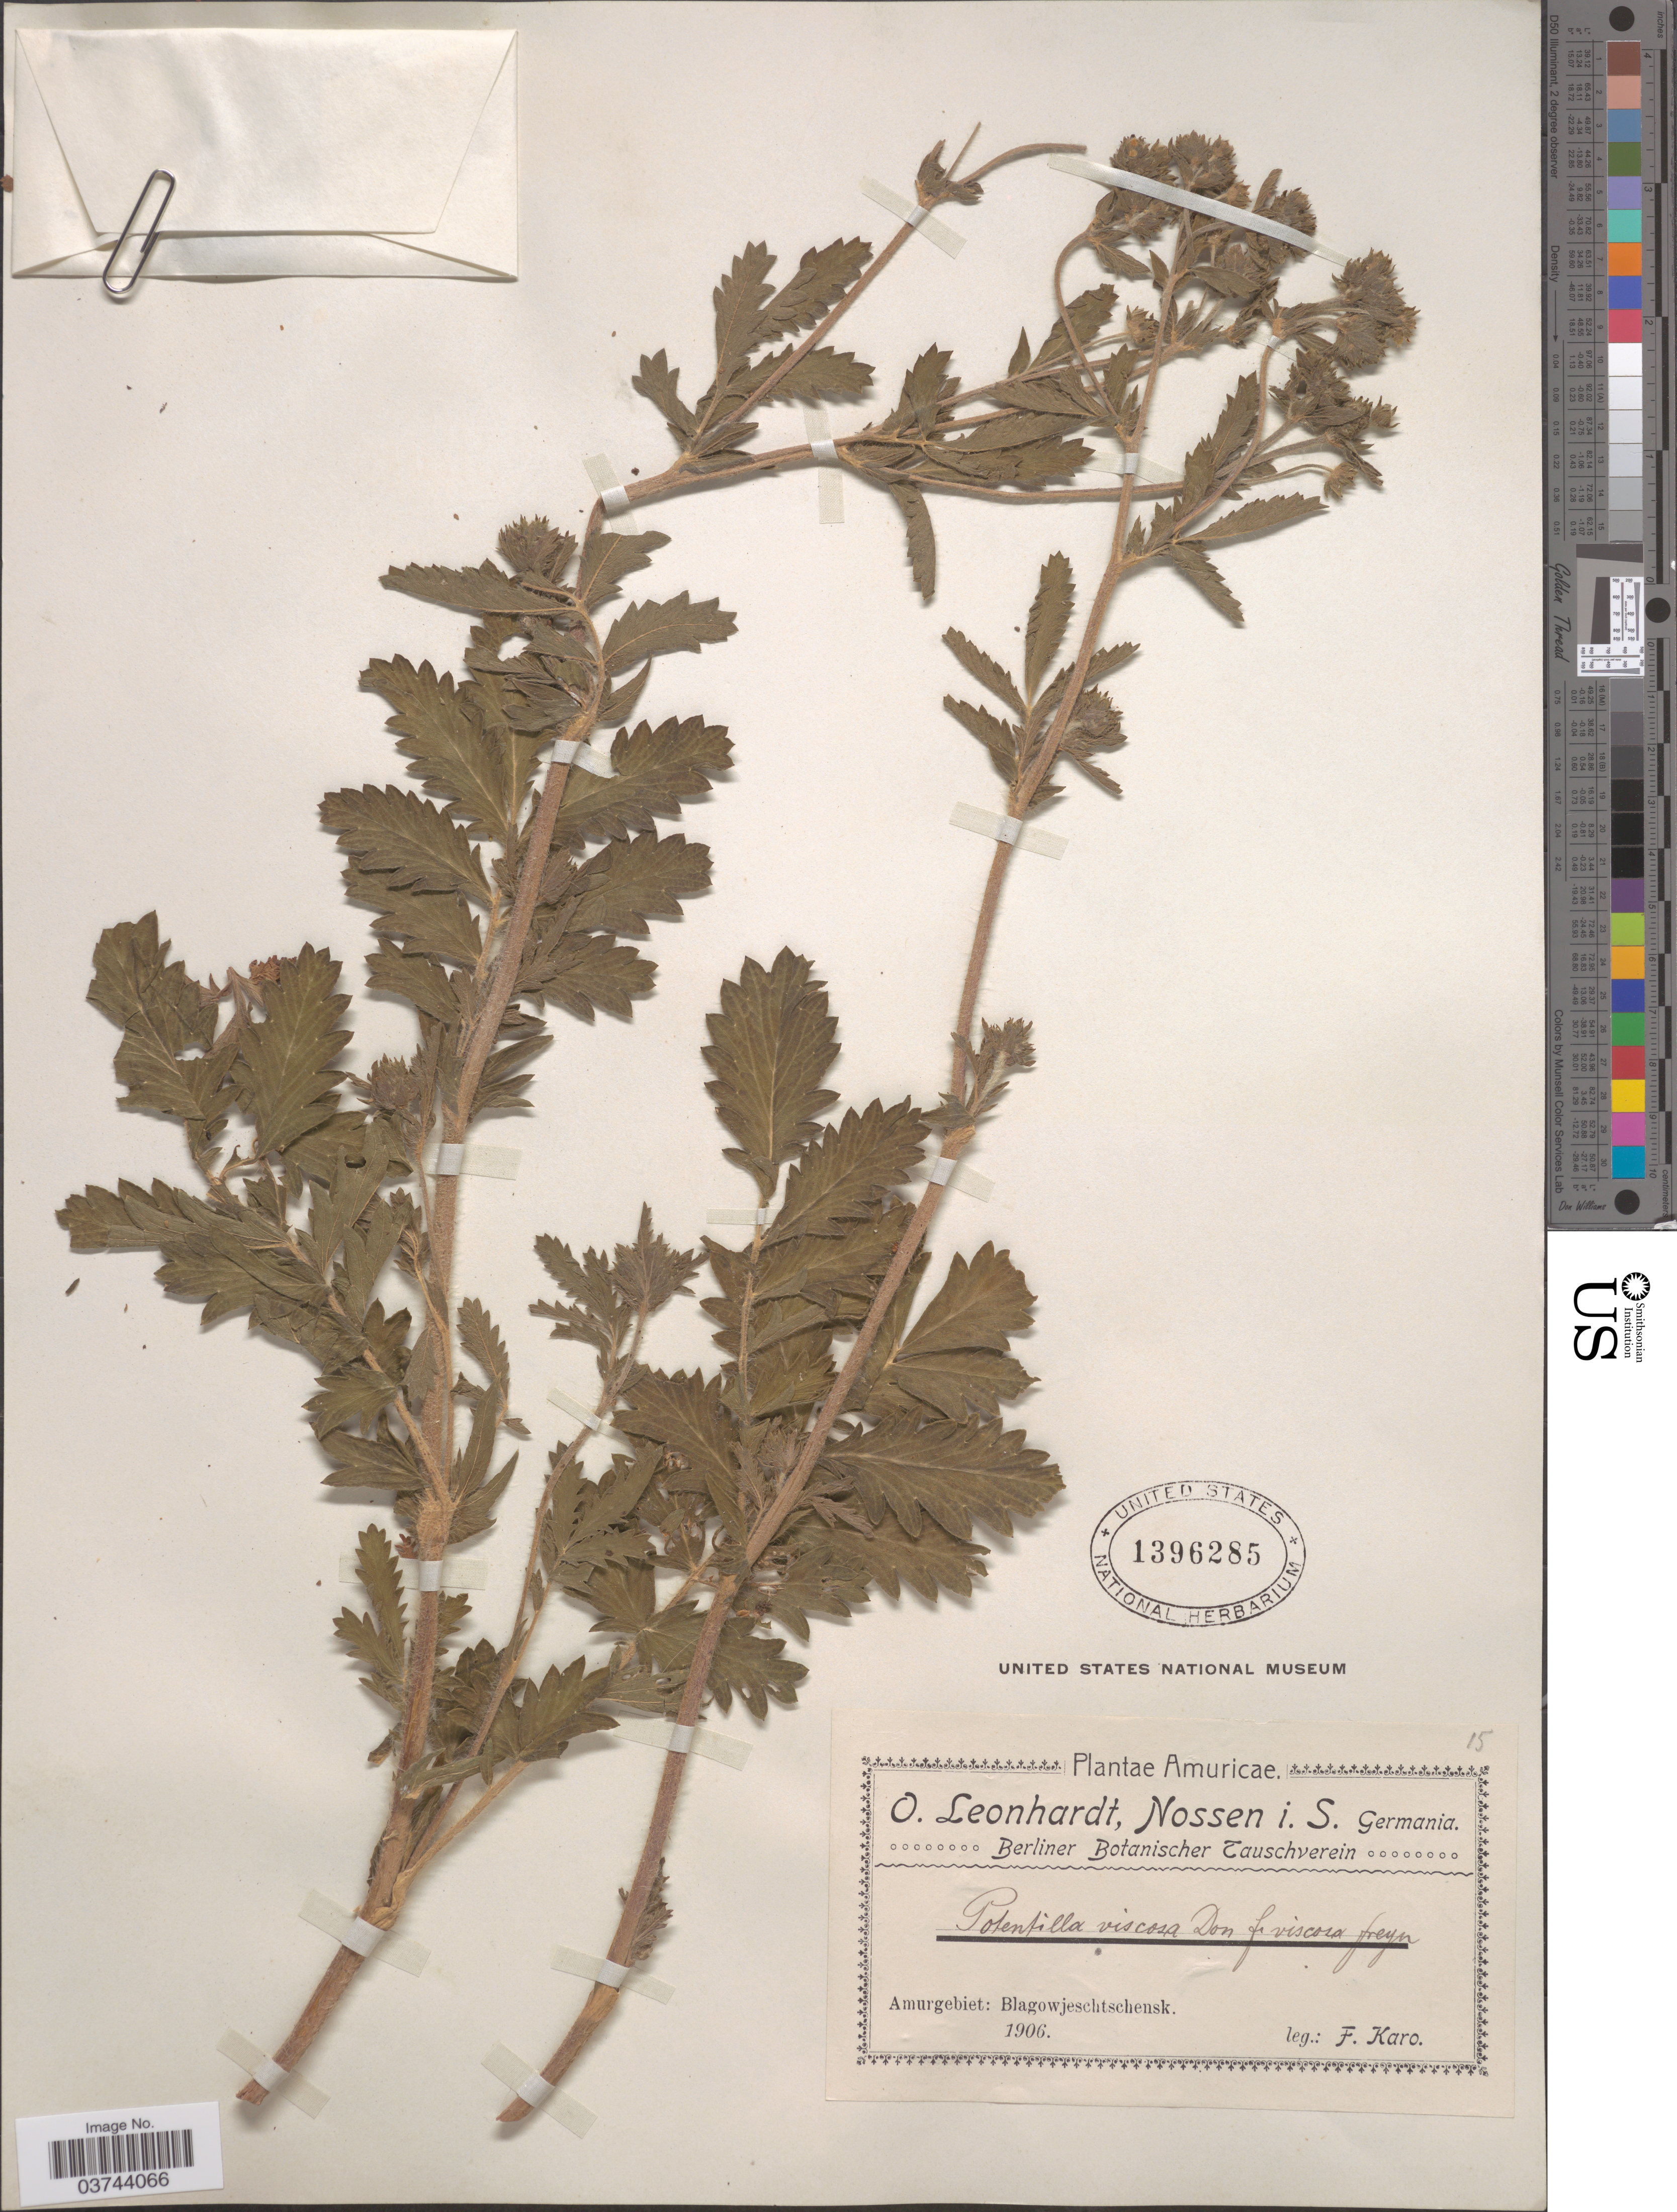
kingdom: Plantae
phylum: Tracheophyta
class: Magnoliopsida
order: Rosales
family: Rosaceae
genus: Potentilla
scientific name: Potentilla viscosa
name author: Donn ex Lehm.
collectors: F. Karo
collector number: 15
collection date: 1906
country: Russian Federation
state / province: Amur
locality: Amurgebiet: Blagowjeschtschensk.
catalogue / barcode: US 1396285